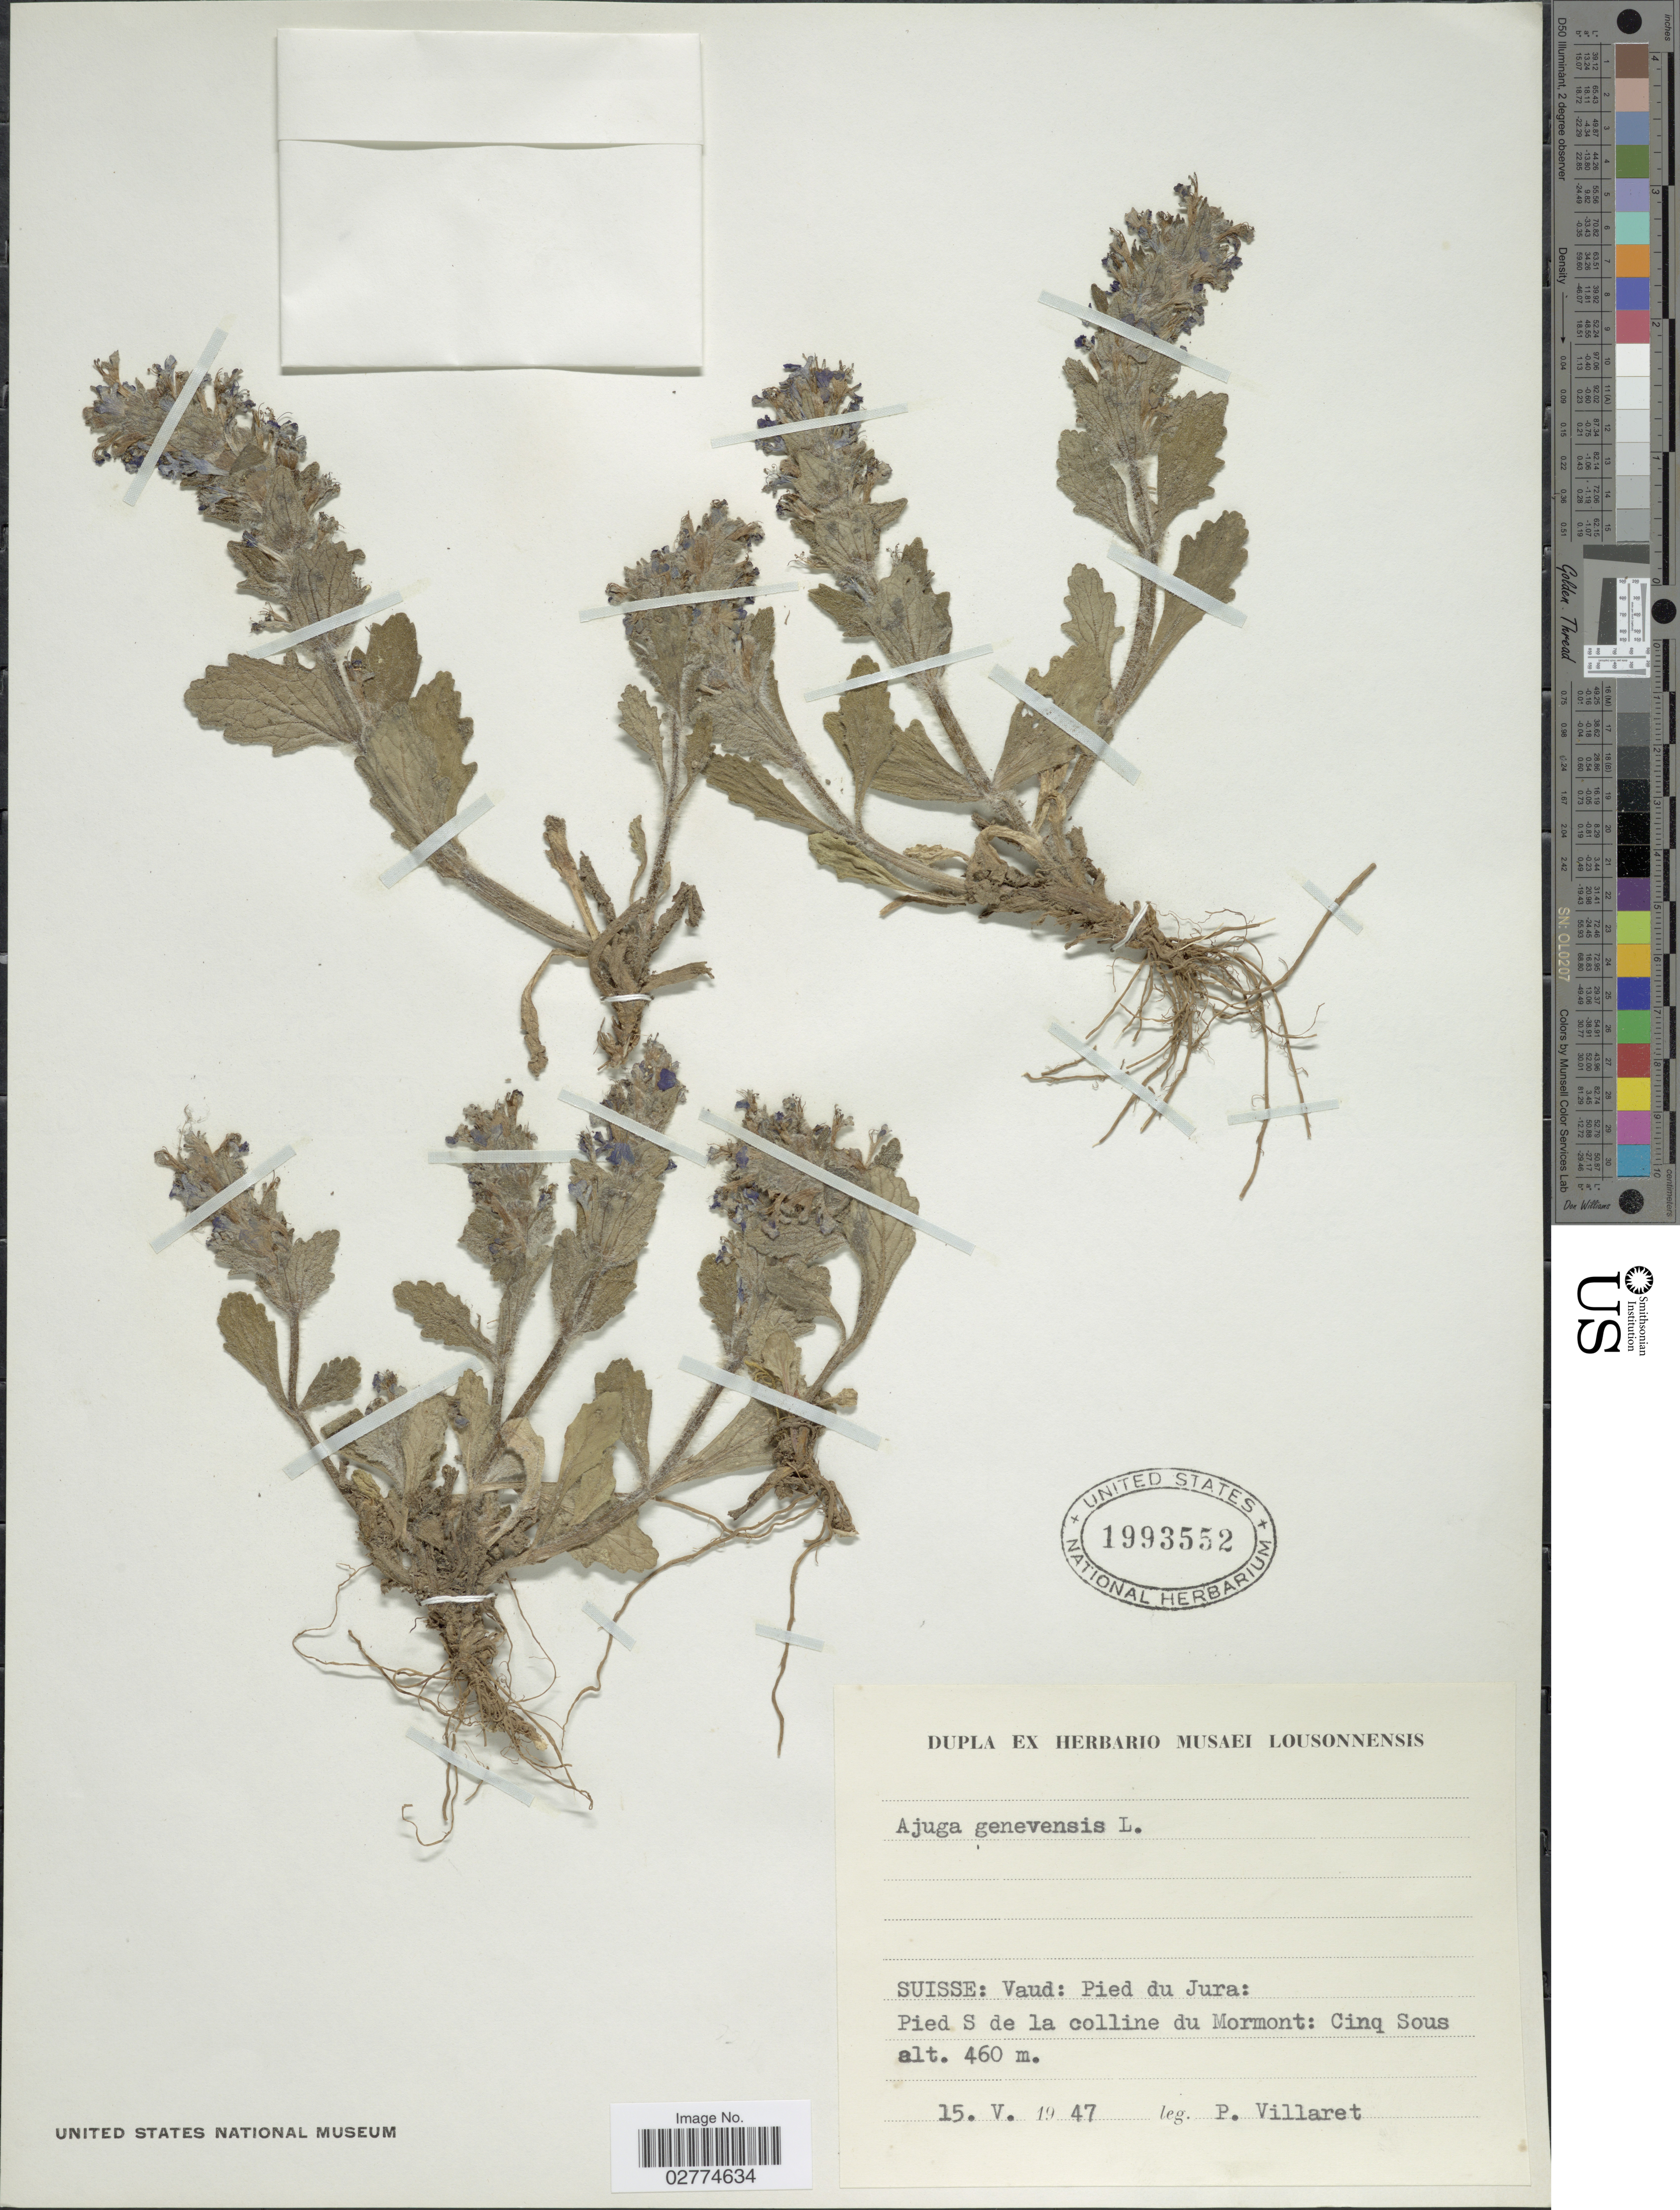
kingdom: Plantae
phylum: Tracheophyta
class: Magnoliopsida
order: Lamiales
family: Lamiaceae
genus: Ajuga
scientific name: Ajuga genevensis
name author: L.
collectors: P. Villaret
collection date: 1947-05-15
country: Switzerland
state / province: Vaud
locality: Suisse: Vaud: Pied du Jura: Pied S de la colline du Mormont: Cinq Sous.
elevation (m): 460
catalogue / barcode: US 1993552